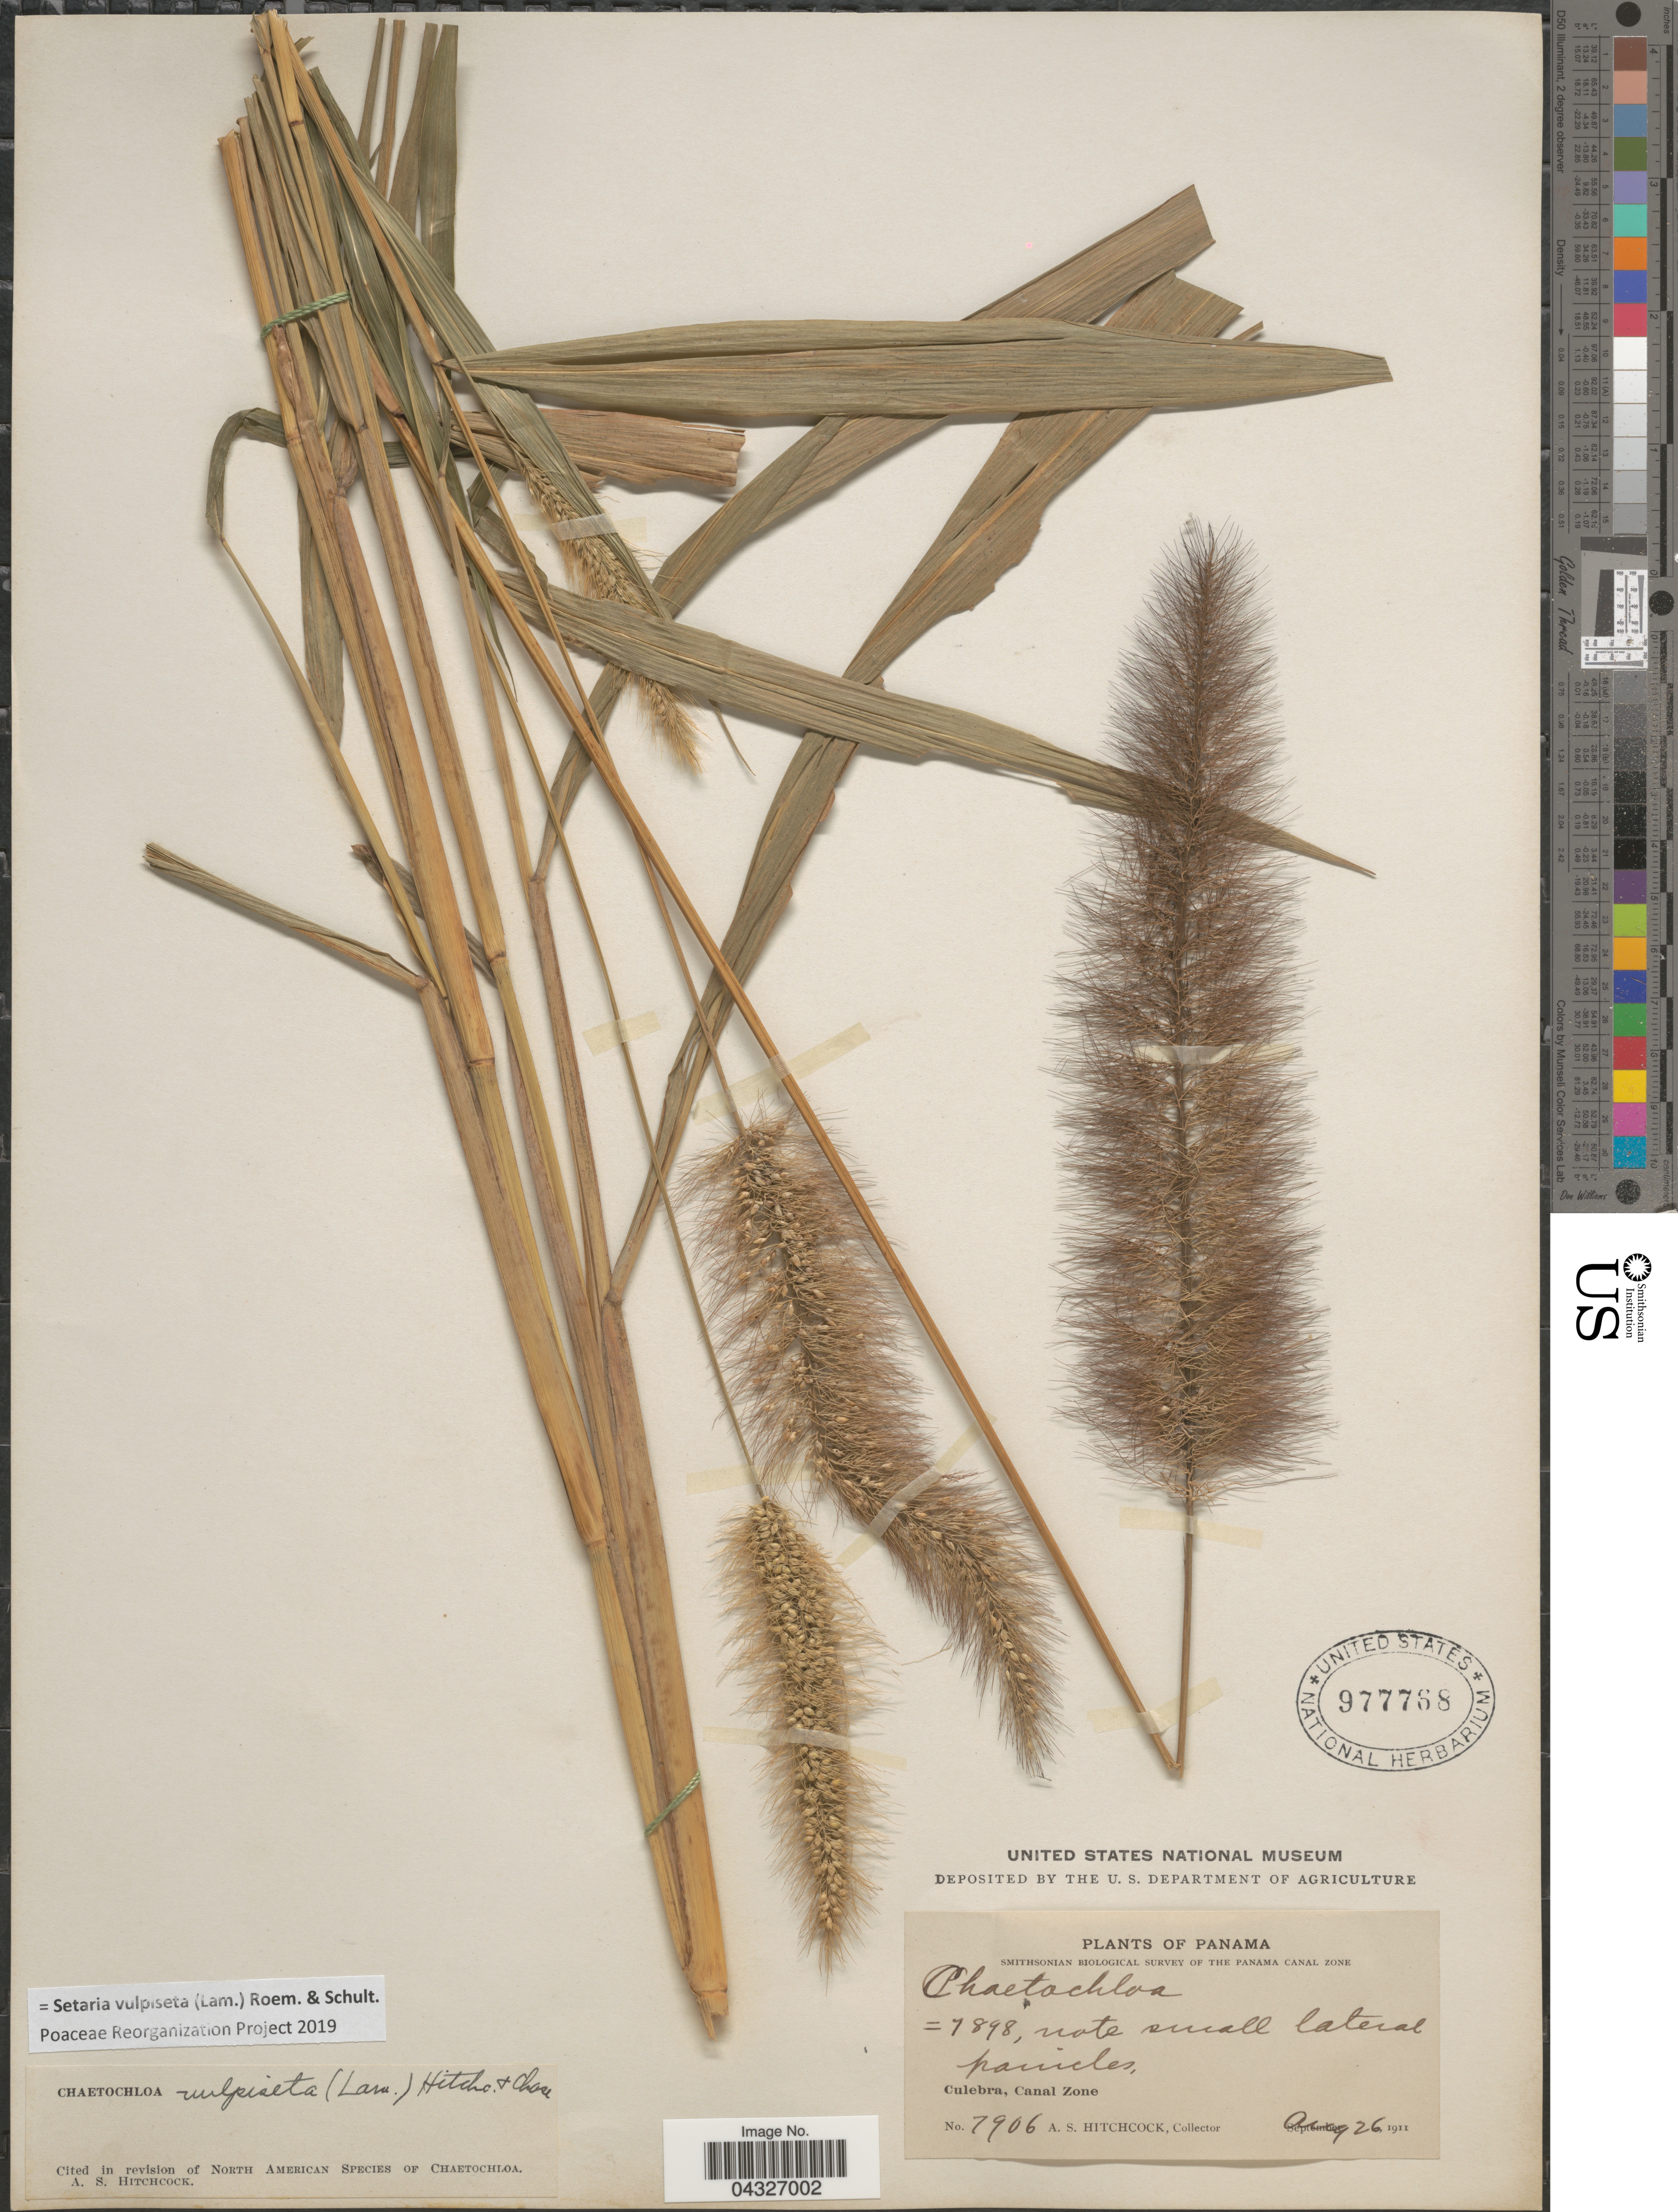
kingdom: Plantae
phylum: Tracheophyta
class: Liliopsida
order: Poales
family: Poaceae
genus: Setaria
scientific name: Setaria vulpiseta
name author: (Lam.) Roem. & Schult.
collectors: A. S. Hitchcock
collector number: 7906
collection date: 1911-08-26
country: Panama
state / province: Colón / Panamá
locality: Smithsonian Biological Survey of the Panama Canal Zone. Culebra, Canal Zone.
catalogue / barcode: US 977768